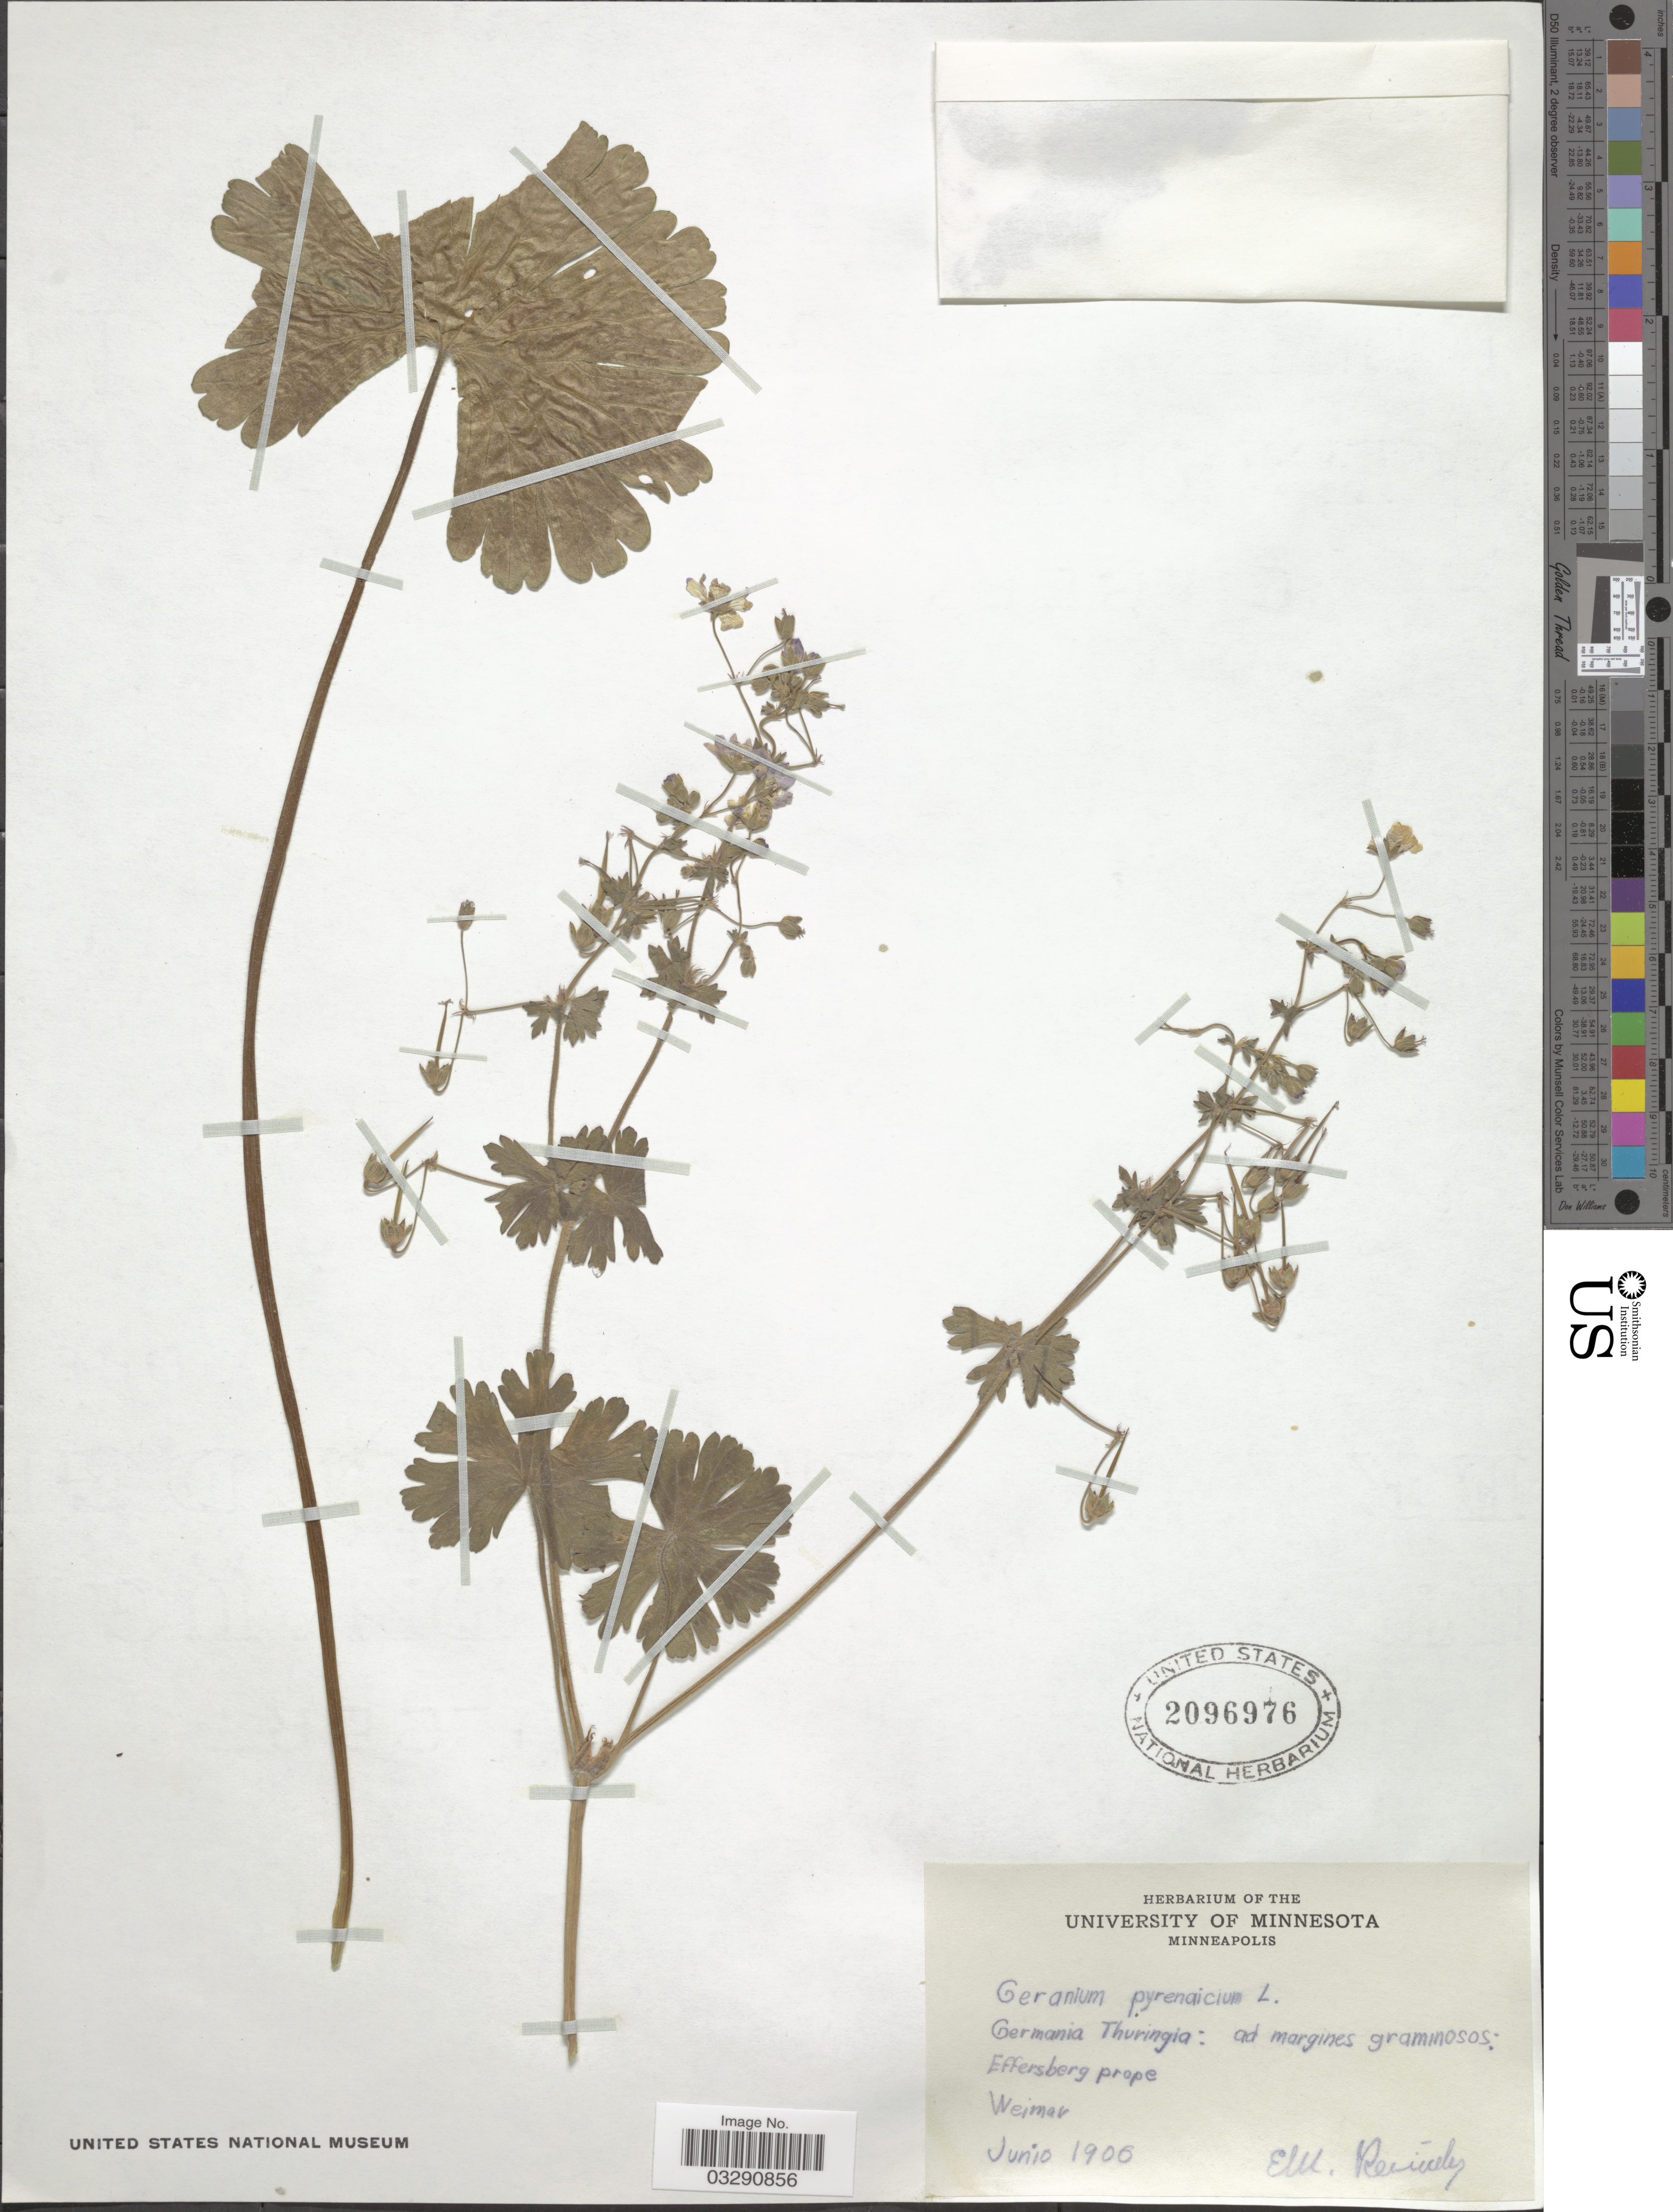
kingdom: Plantae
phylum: Tracheophyta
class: Magnoliopsida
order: Geraniales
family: Geraniaceae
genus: Geranium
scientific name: Geranium pyrenaicum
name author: Burm. f.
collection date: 1906-06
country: Germany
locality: Germania Thuringia: ad margines grammosos: Eggersberg prope, Weimar.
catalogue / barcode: US 2096976